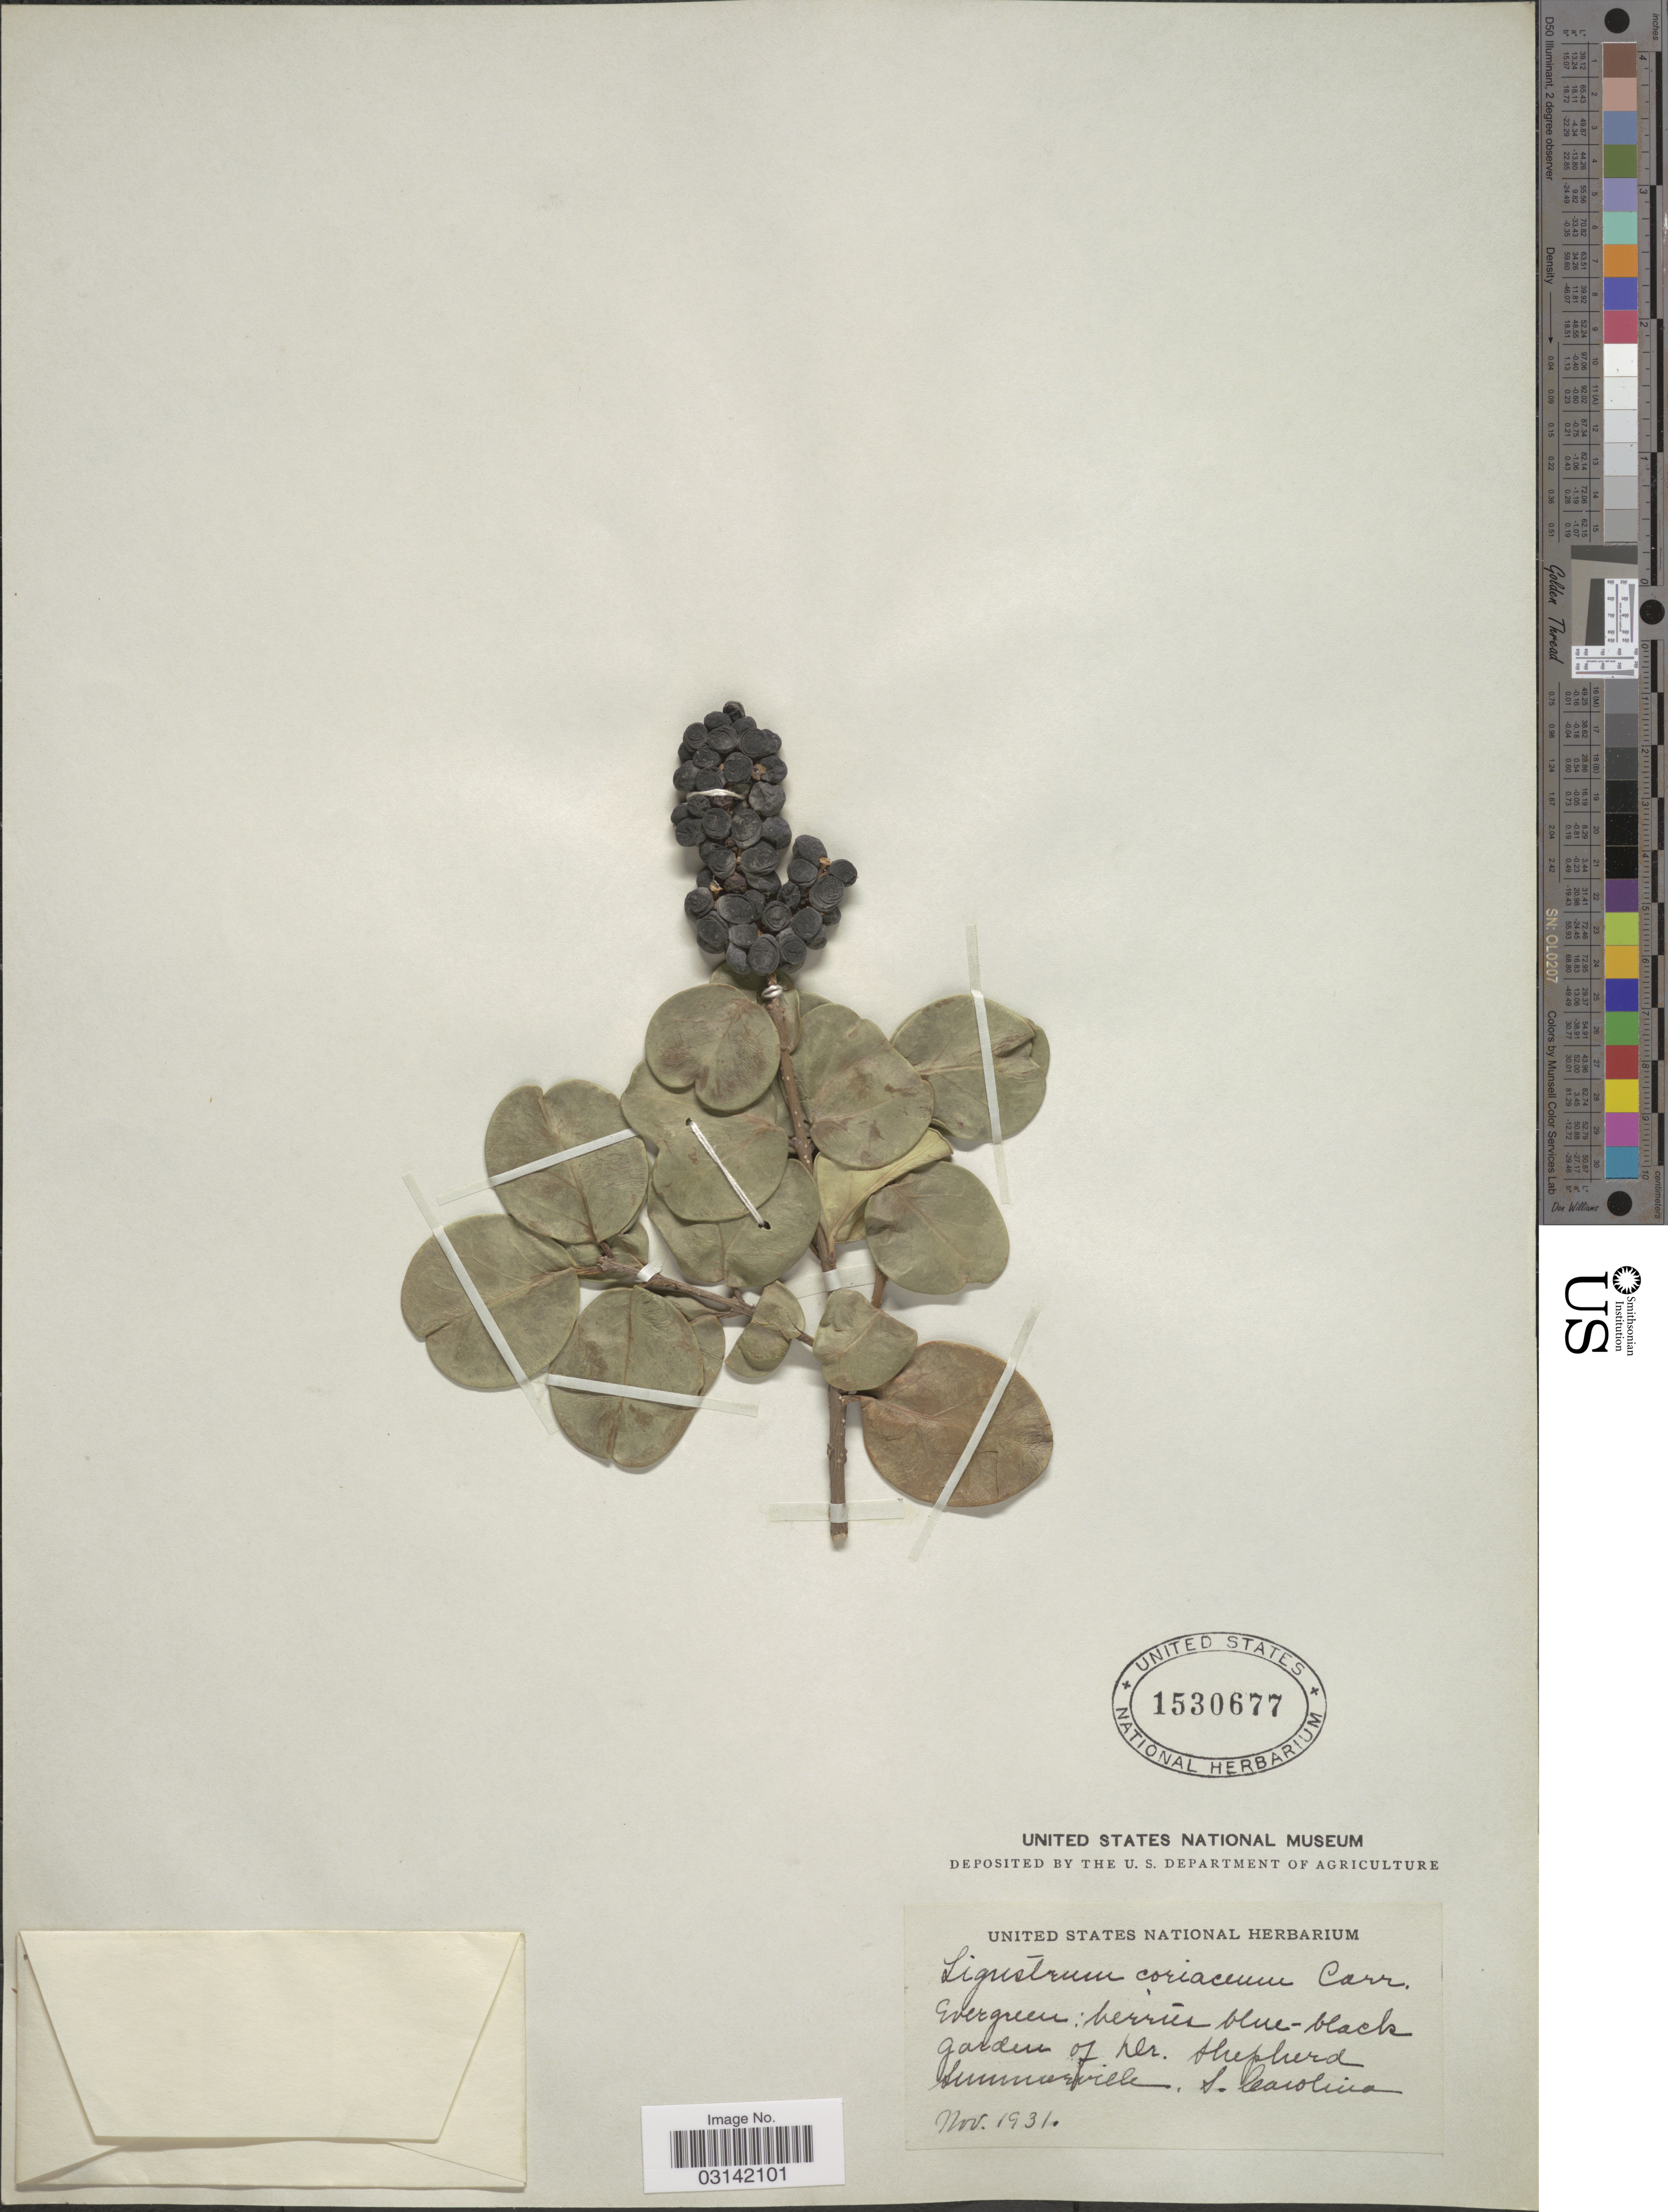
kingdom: Plantae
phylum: Tracheophyta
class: Magnoliopsida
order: Lamiales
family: Oleaceae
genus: Ligustrum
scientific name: Ligustrum lucidum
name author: W.T. Aiton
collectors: ex herb. United States National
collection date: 1931-11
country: United States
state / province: South Carolina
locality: Garden of Dr. Shepherd, Summerville.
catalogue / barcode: US 1530677